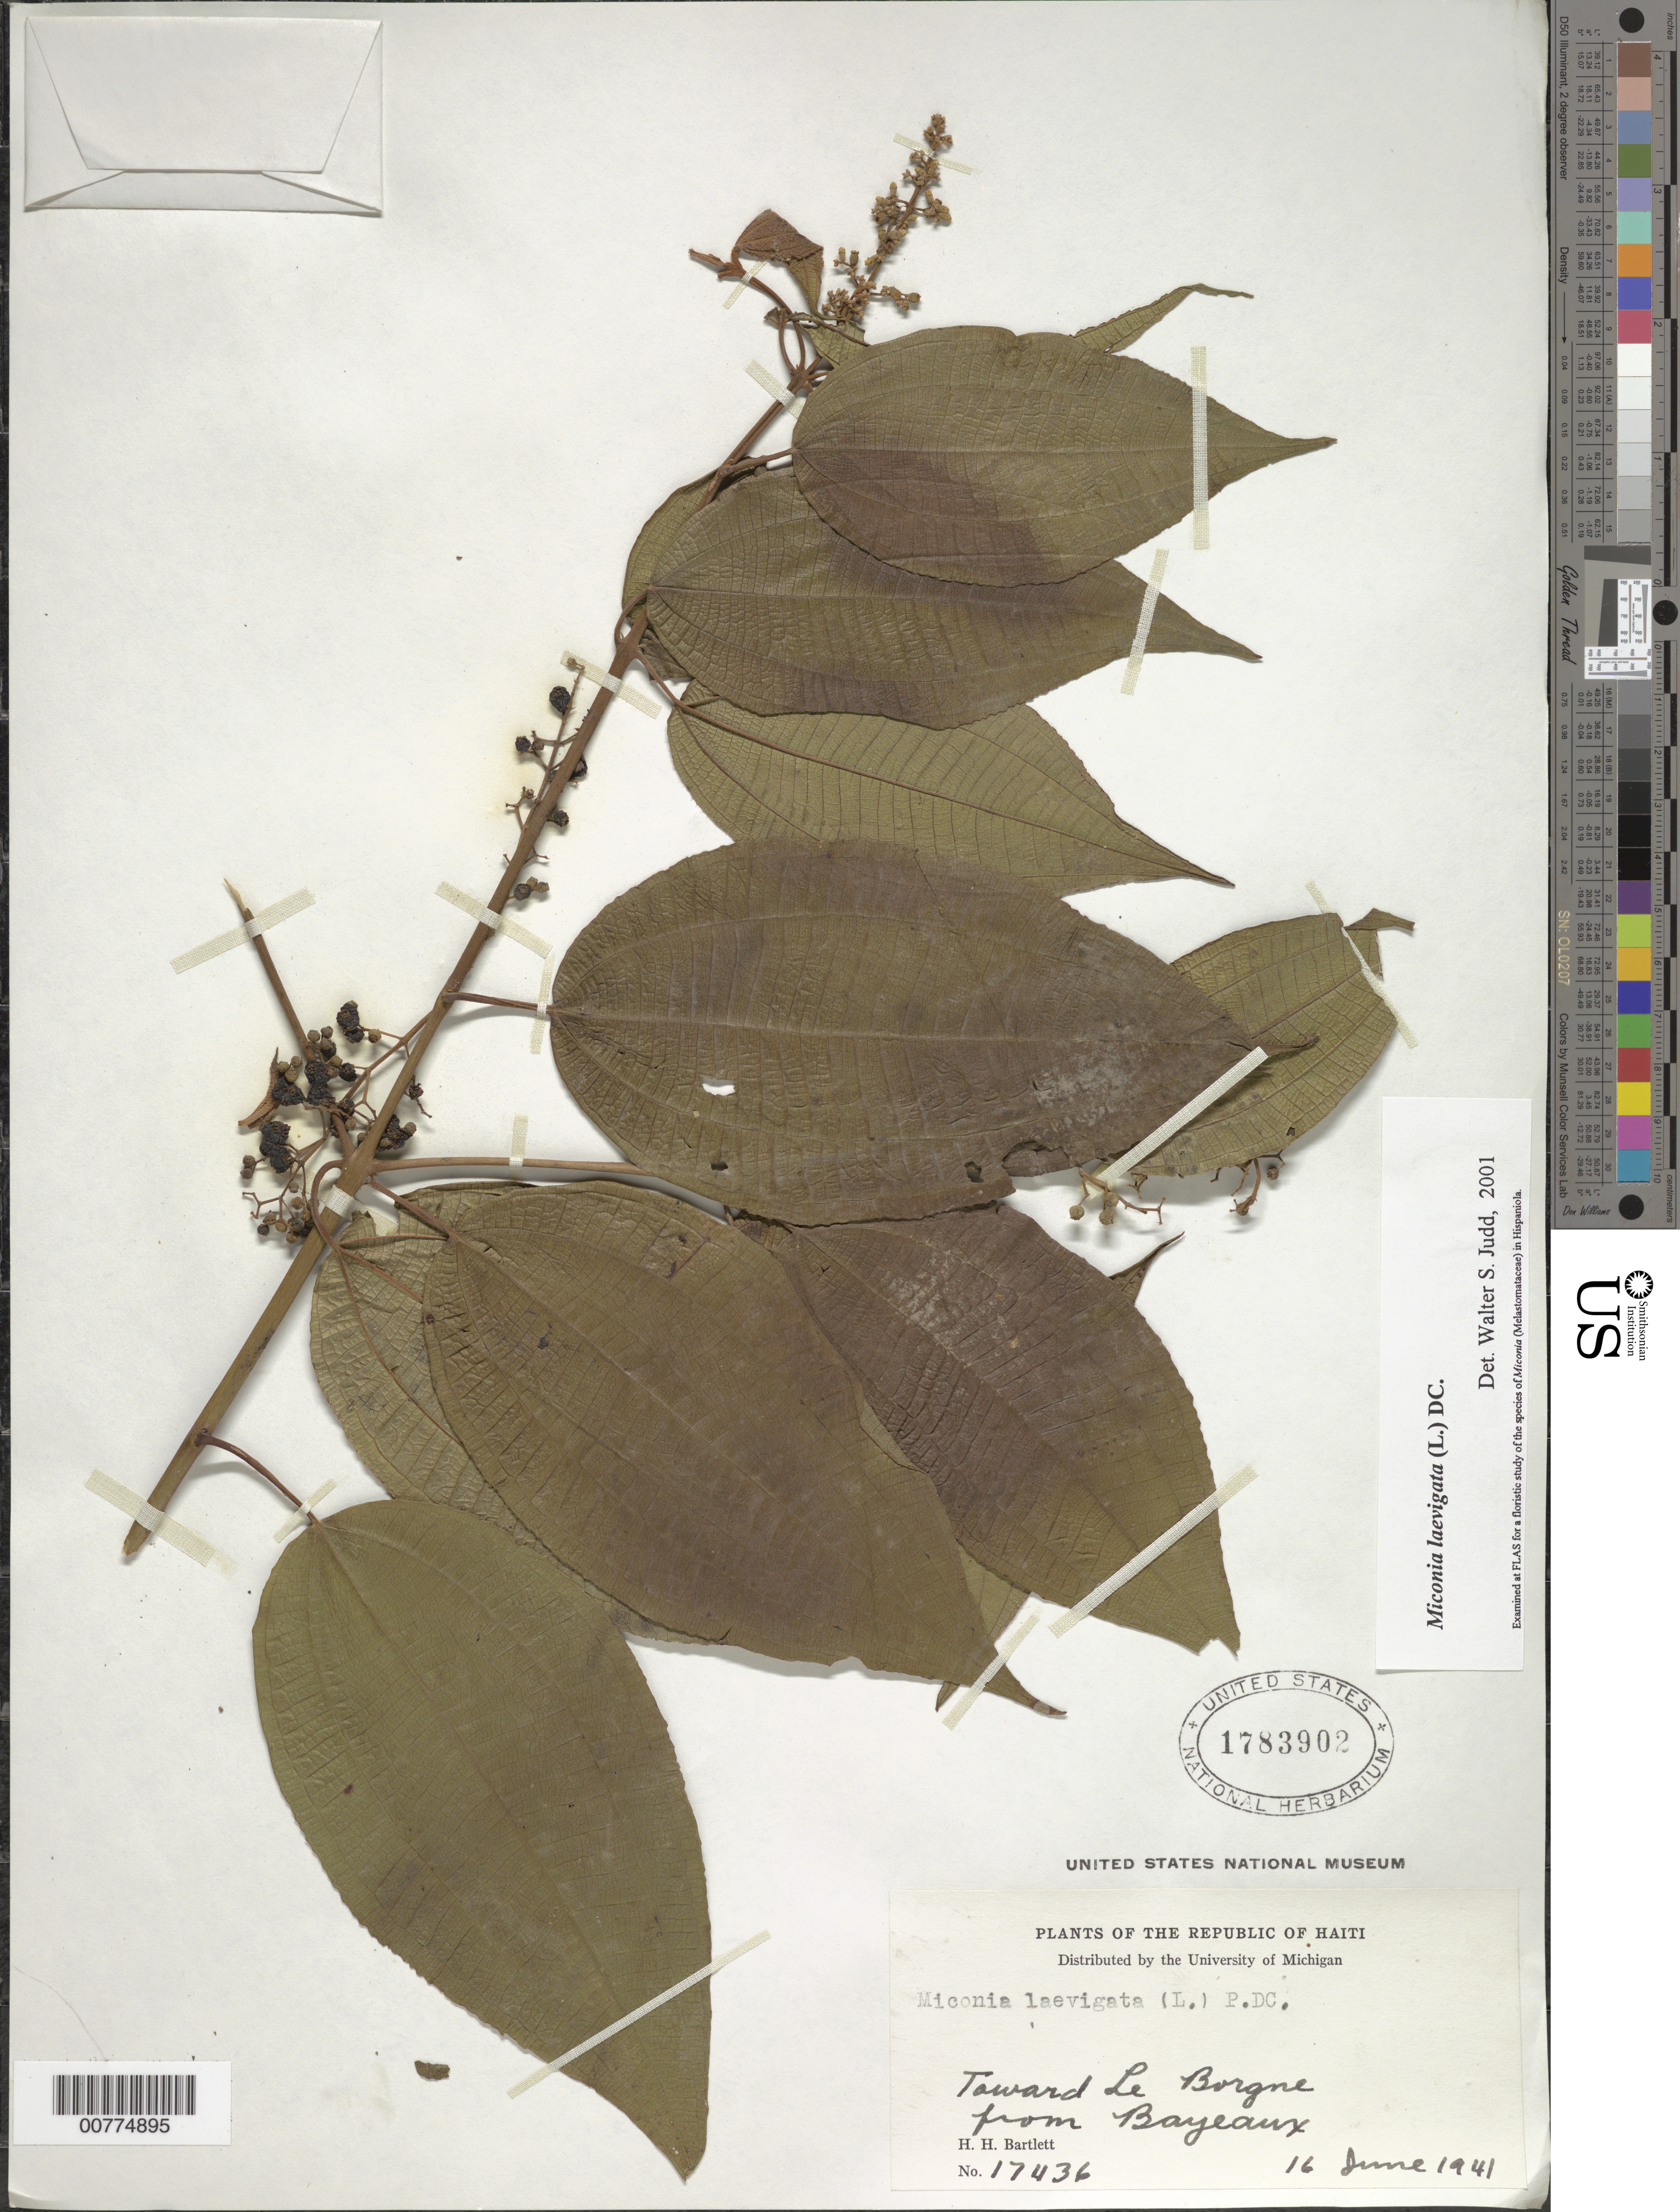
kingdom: Plantae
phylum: Tracheophyta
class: Magnoliopsida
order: Myrtales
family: Melastomataceae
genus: Miconia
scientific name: Miconia laevigata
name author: (L.) D. Don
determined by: Judd, Walter S.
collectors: H. H. Bartlett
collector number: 17436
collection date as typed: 16 Jun 1941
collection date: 1941-06-16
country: Haiti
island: Hispaniola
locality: Toward Le Borgne from Bayeaux.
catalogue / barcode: US 1783902